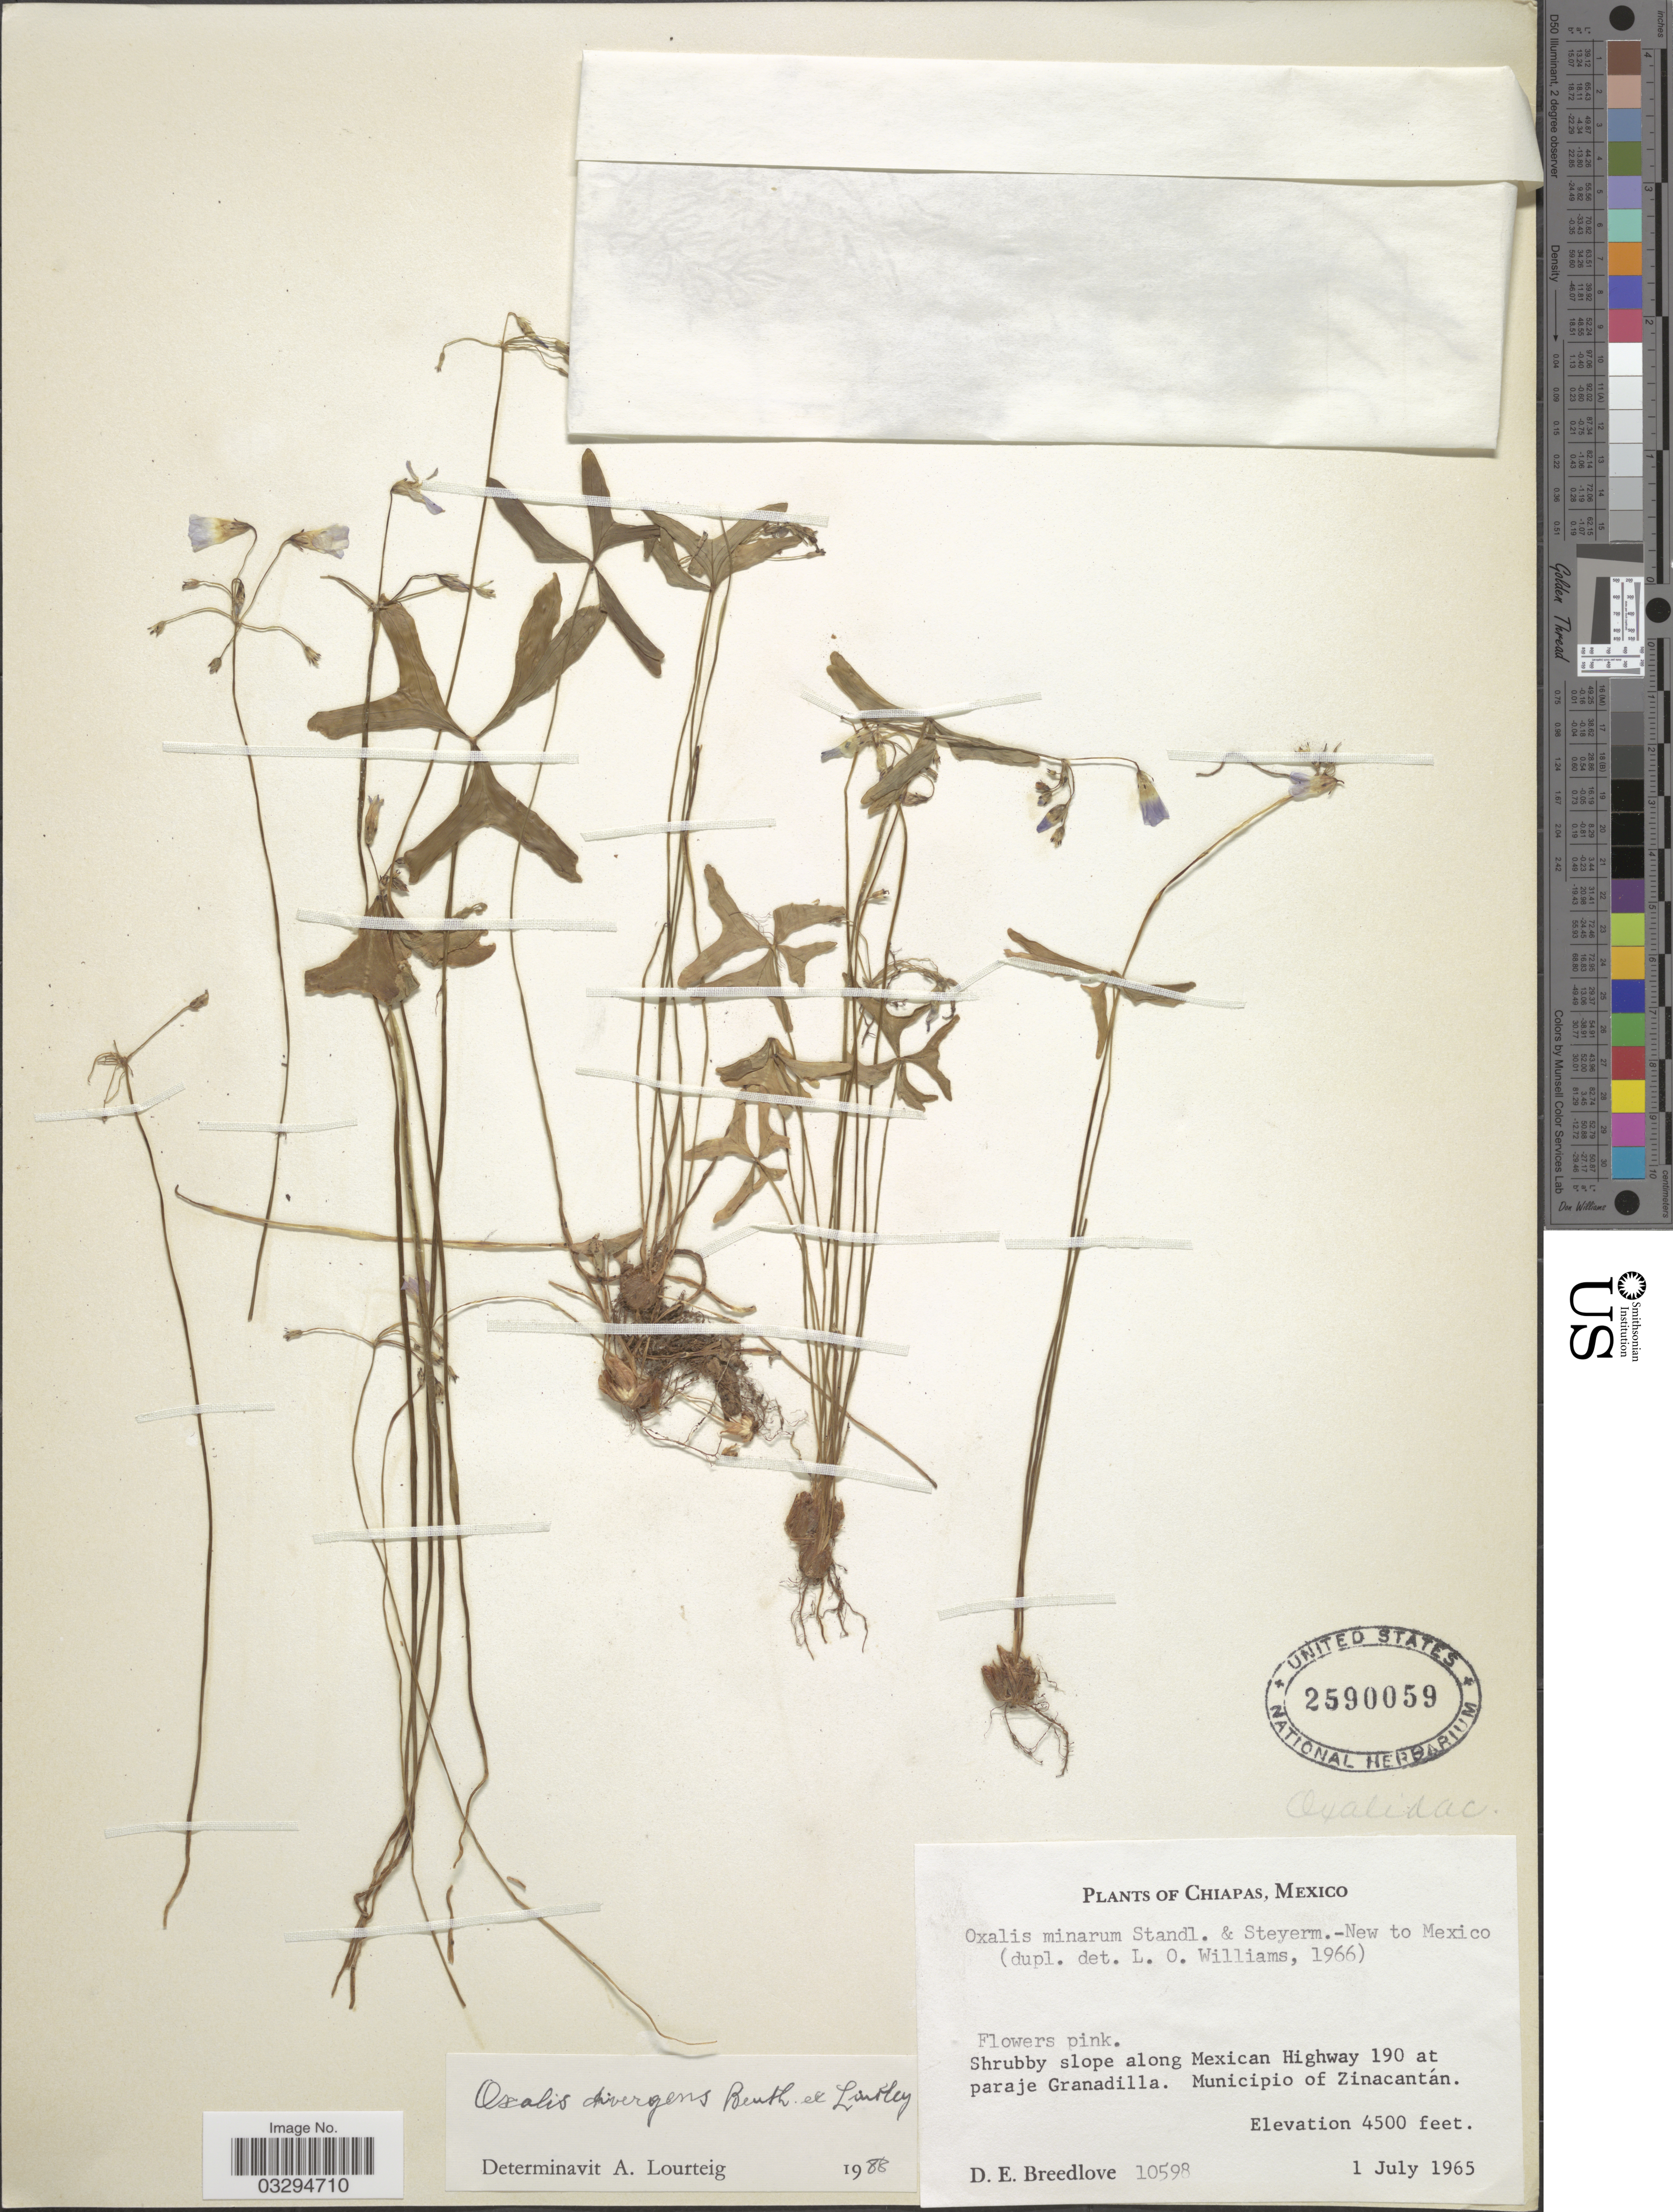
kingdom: Plantae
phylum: Tracheophyta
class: Magnoliopsida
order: Oxalidales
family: Oxalidaceae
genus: Oxalis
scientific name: Oxalis divergens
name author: Benth. ex Lindl.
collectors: D. E. Breedlove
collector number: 10598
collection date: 1965-07-01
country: Mexico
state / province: Chiapas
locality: Along Mexican Highway 190 at paraje Granadilla. Municipio of Zinacantán.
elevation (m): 1372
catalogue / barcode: US 2590059